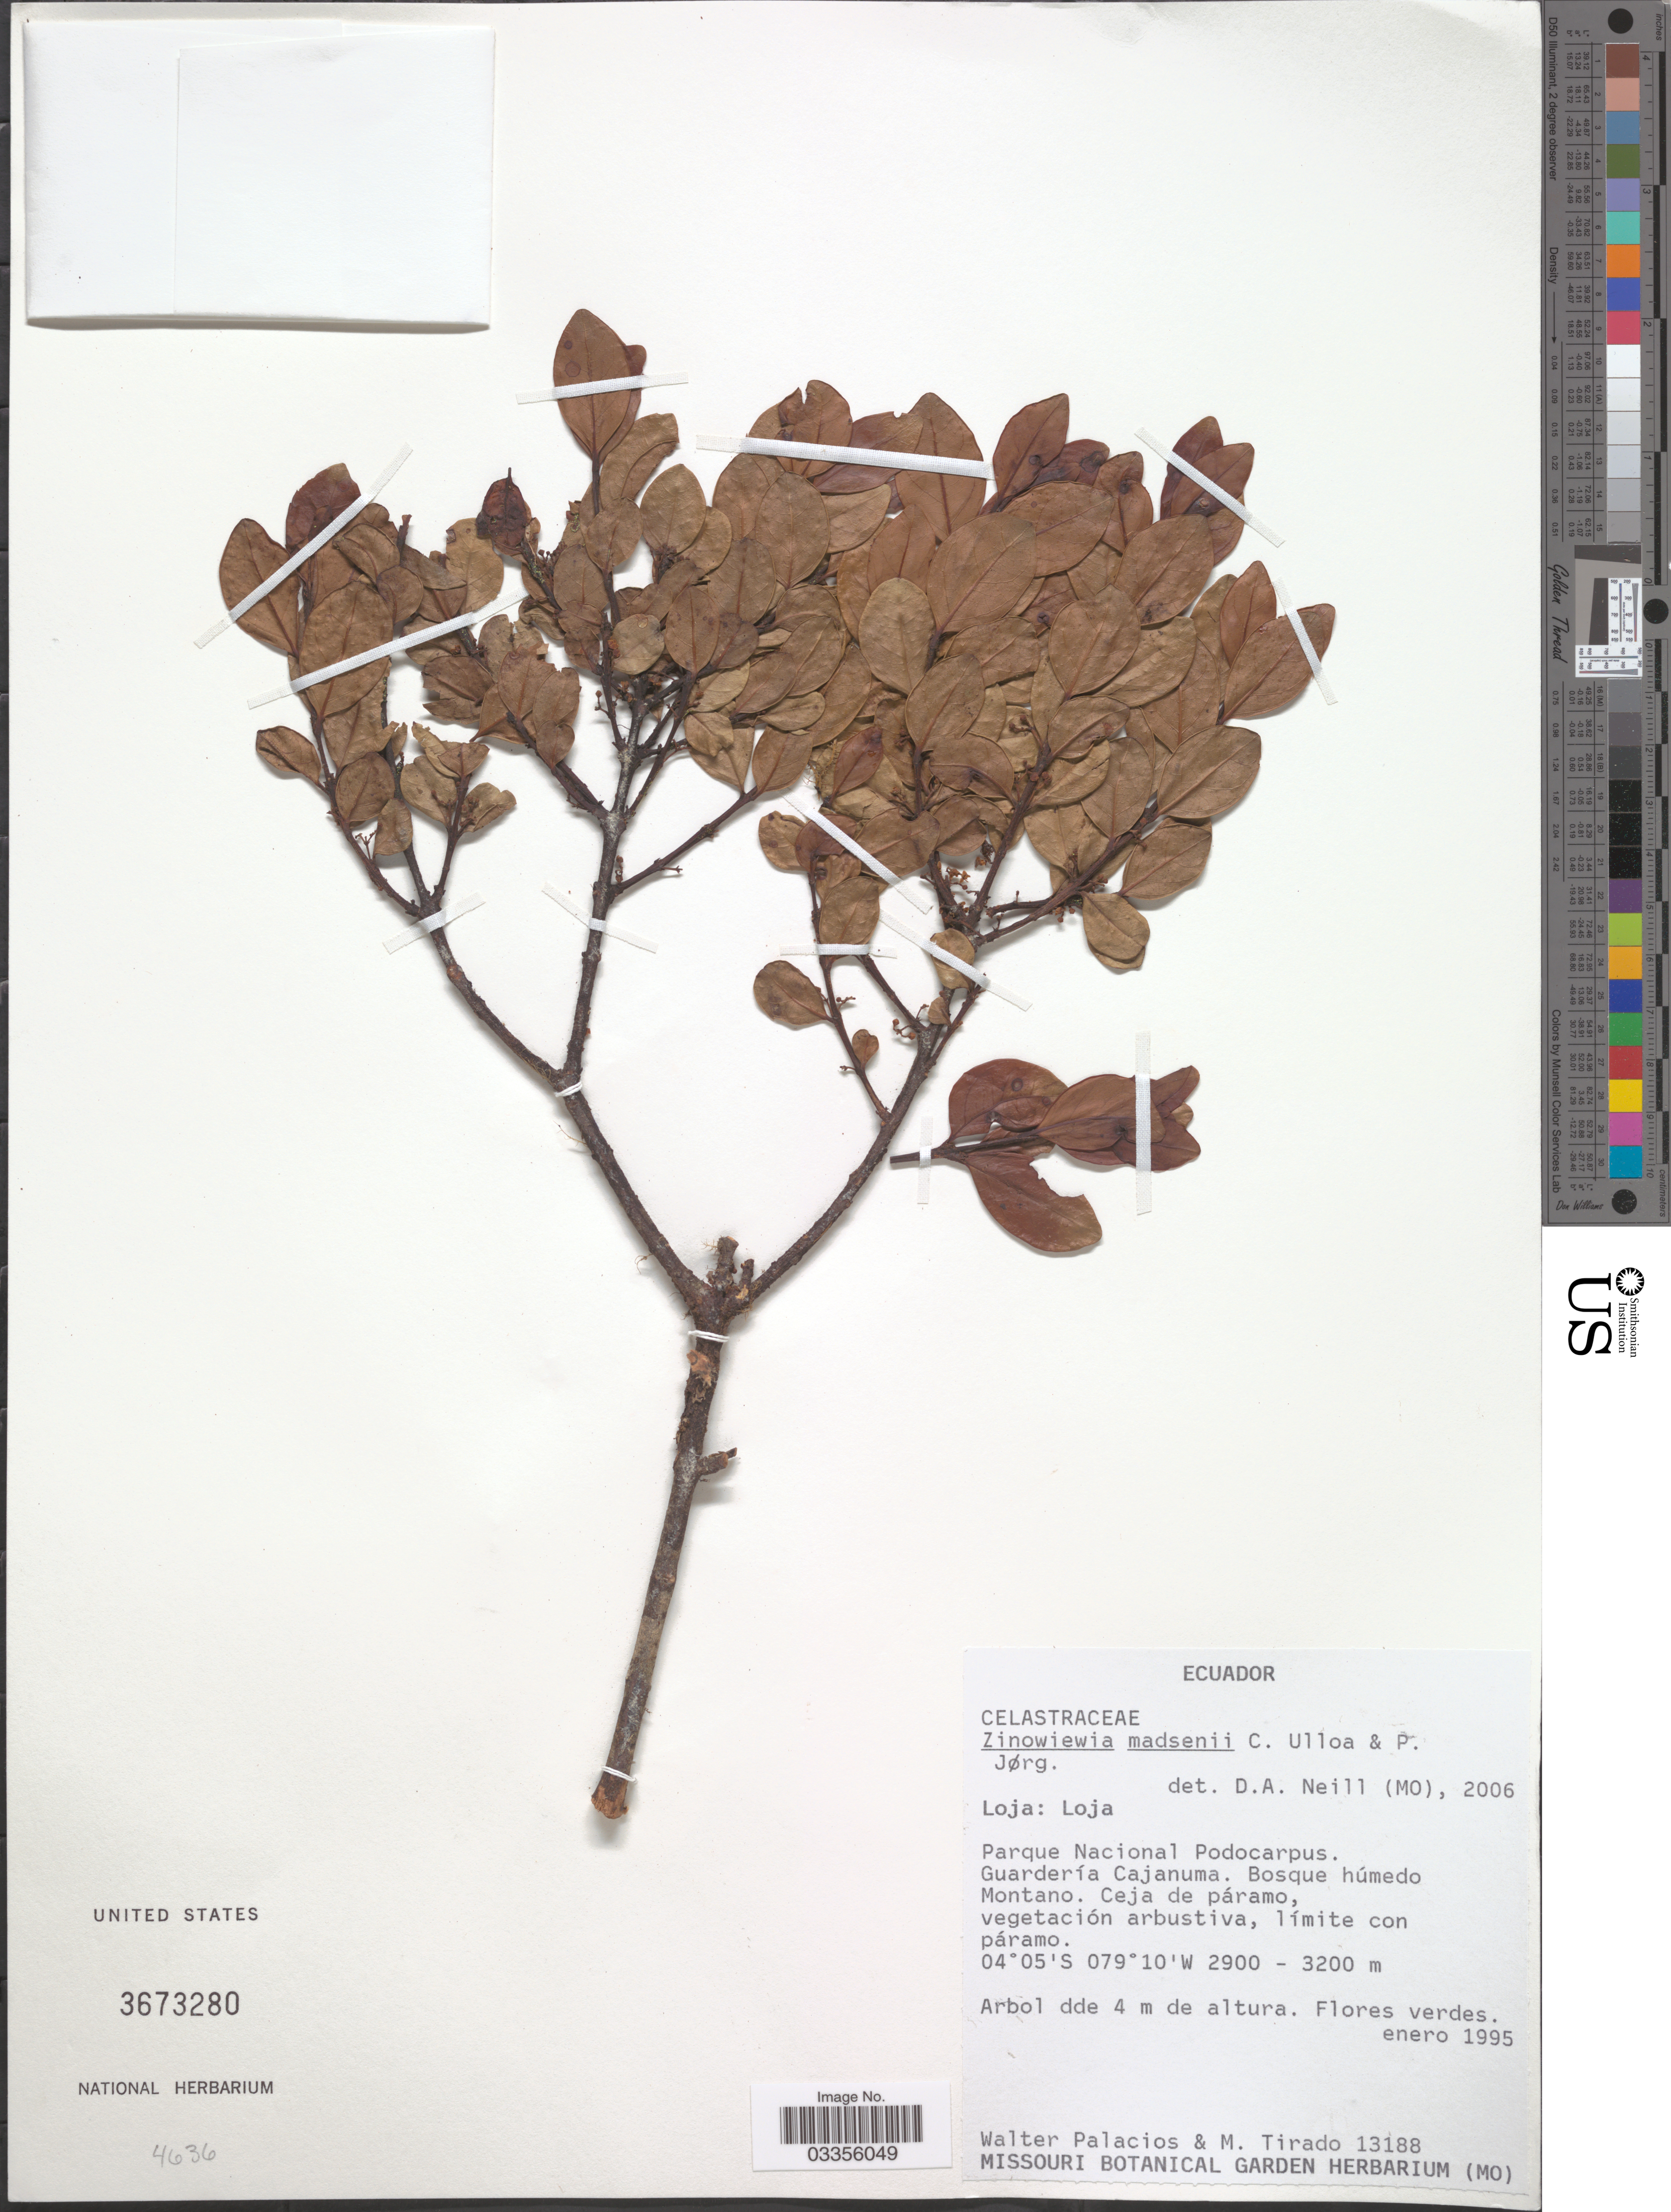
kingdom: Plantae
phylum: Tracheophyta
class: Magnoliopsida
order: Celastrales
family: Celastraceae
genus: Zinowiewia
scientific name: Zinowiewia madsenii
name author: C. Ulloa & P. Jørg.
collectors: W. Palacios & M. Tirado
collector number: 13188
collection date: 1995-01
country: Ecuador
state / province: Loja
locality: Loja. Parque Nacional Podocarpus. Guardería Cajanuma.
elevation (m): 2900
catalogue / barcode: US 3673280